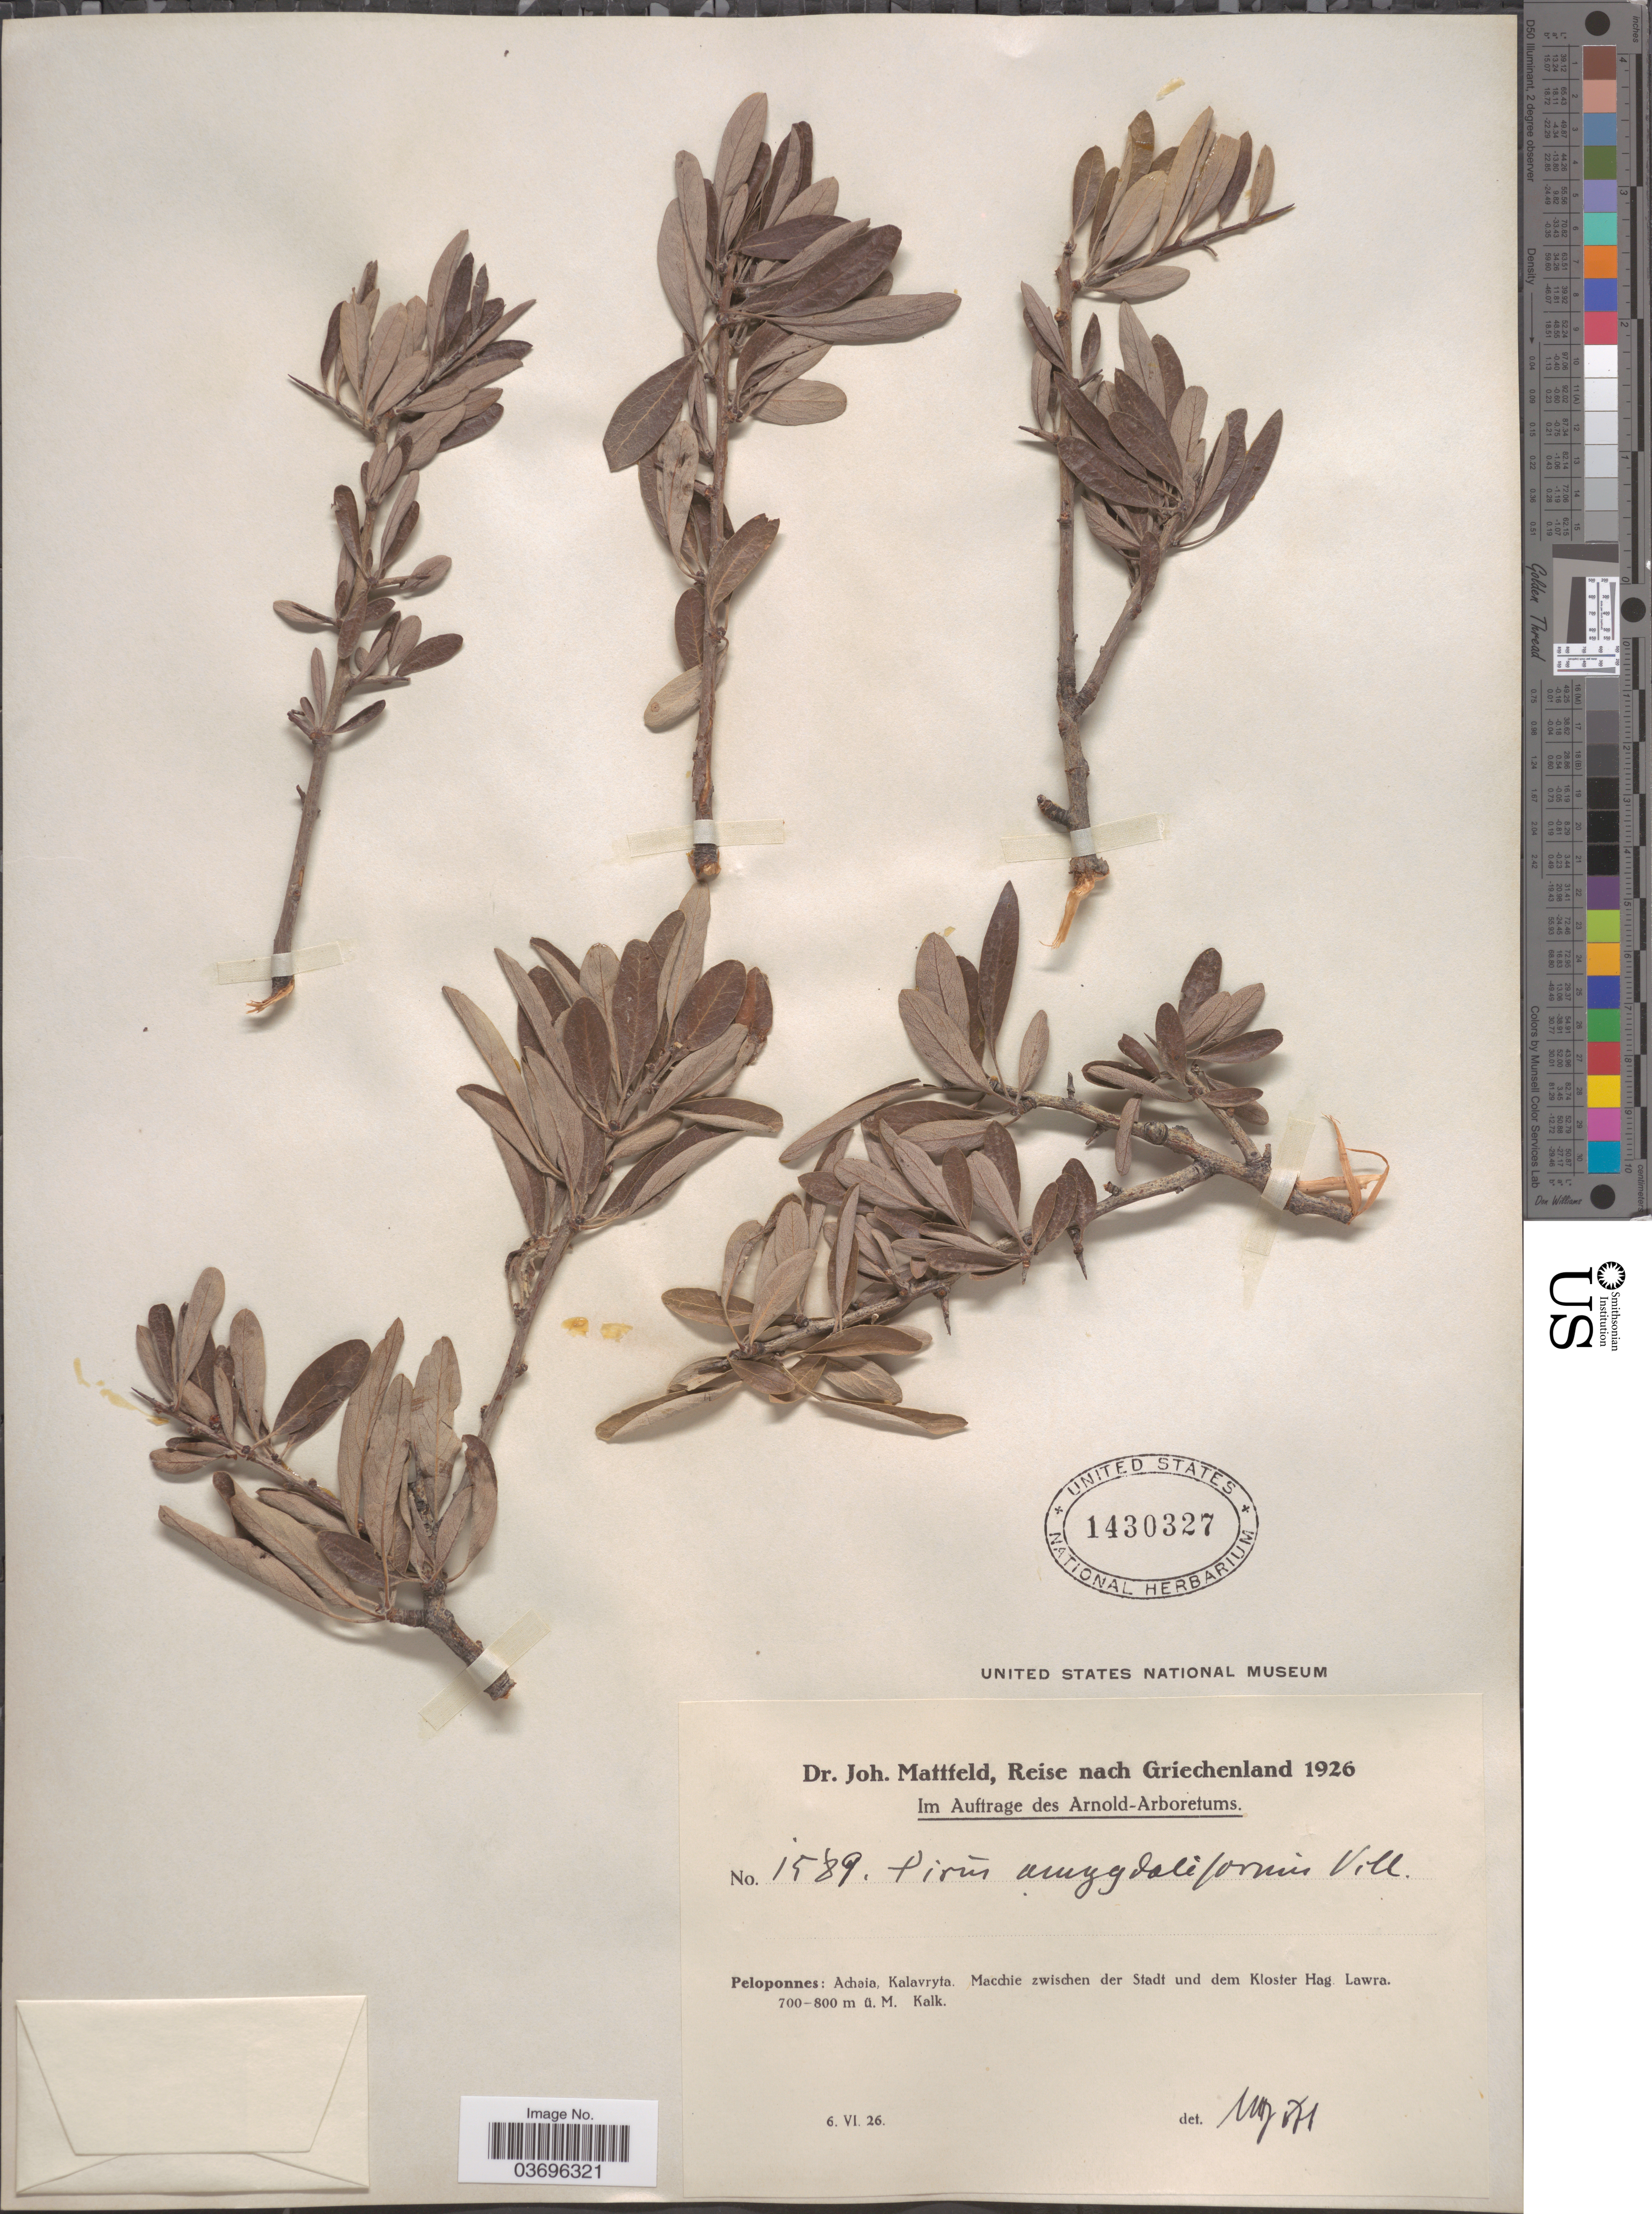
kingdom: Plantae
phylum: Tracheophyta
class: Magnoliopsida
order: Rosales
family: Rosaceae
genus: Pyrus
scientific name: Pyrus amygdaliformis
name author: Vill.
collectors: J. Mattfeld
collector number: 1589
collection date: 1926-06-06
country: Greece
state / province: Peloponnese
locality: Griechenland. Achaia, Kalavryta. Macchie zwischen der Stadt und dem Kloster Hag. Lawra.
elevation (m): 700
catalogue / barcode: US 1430327